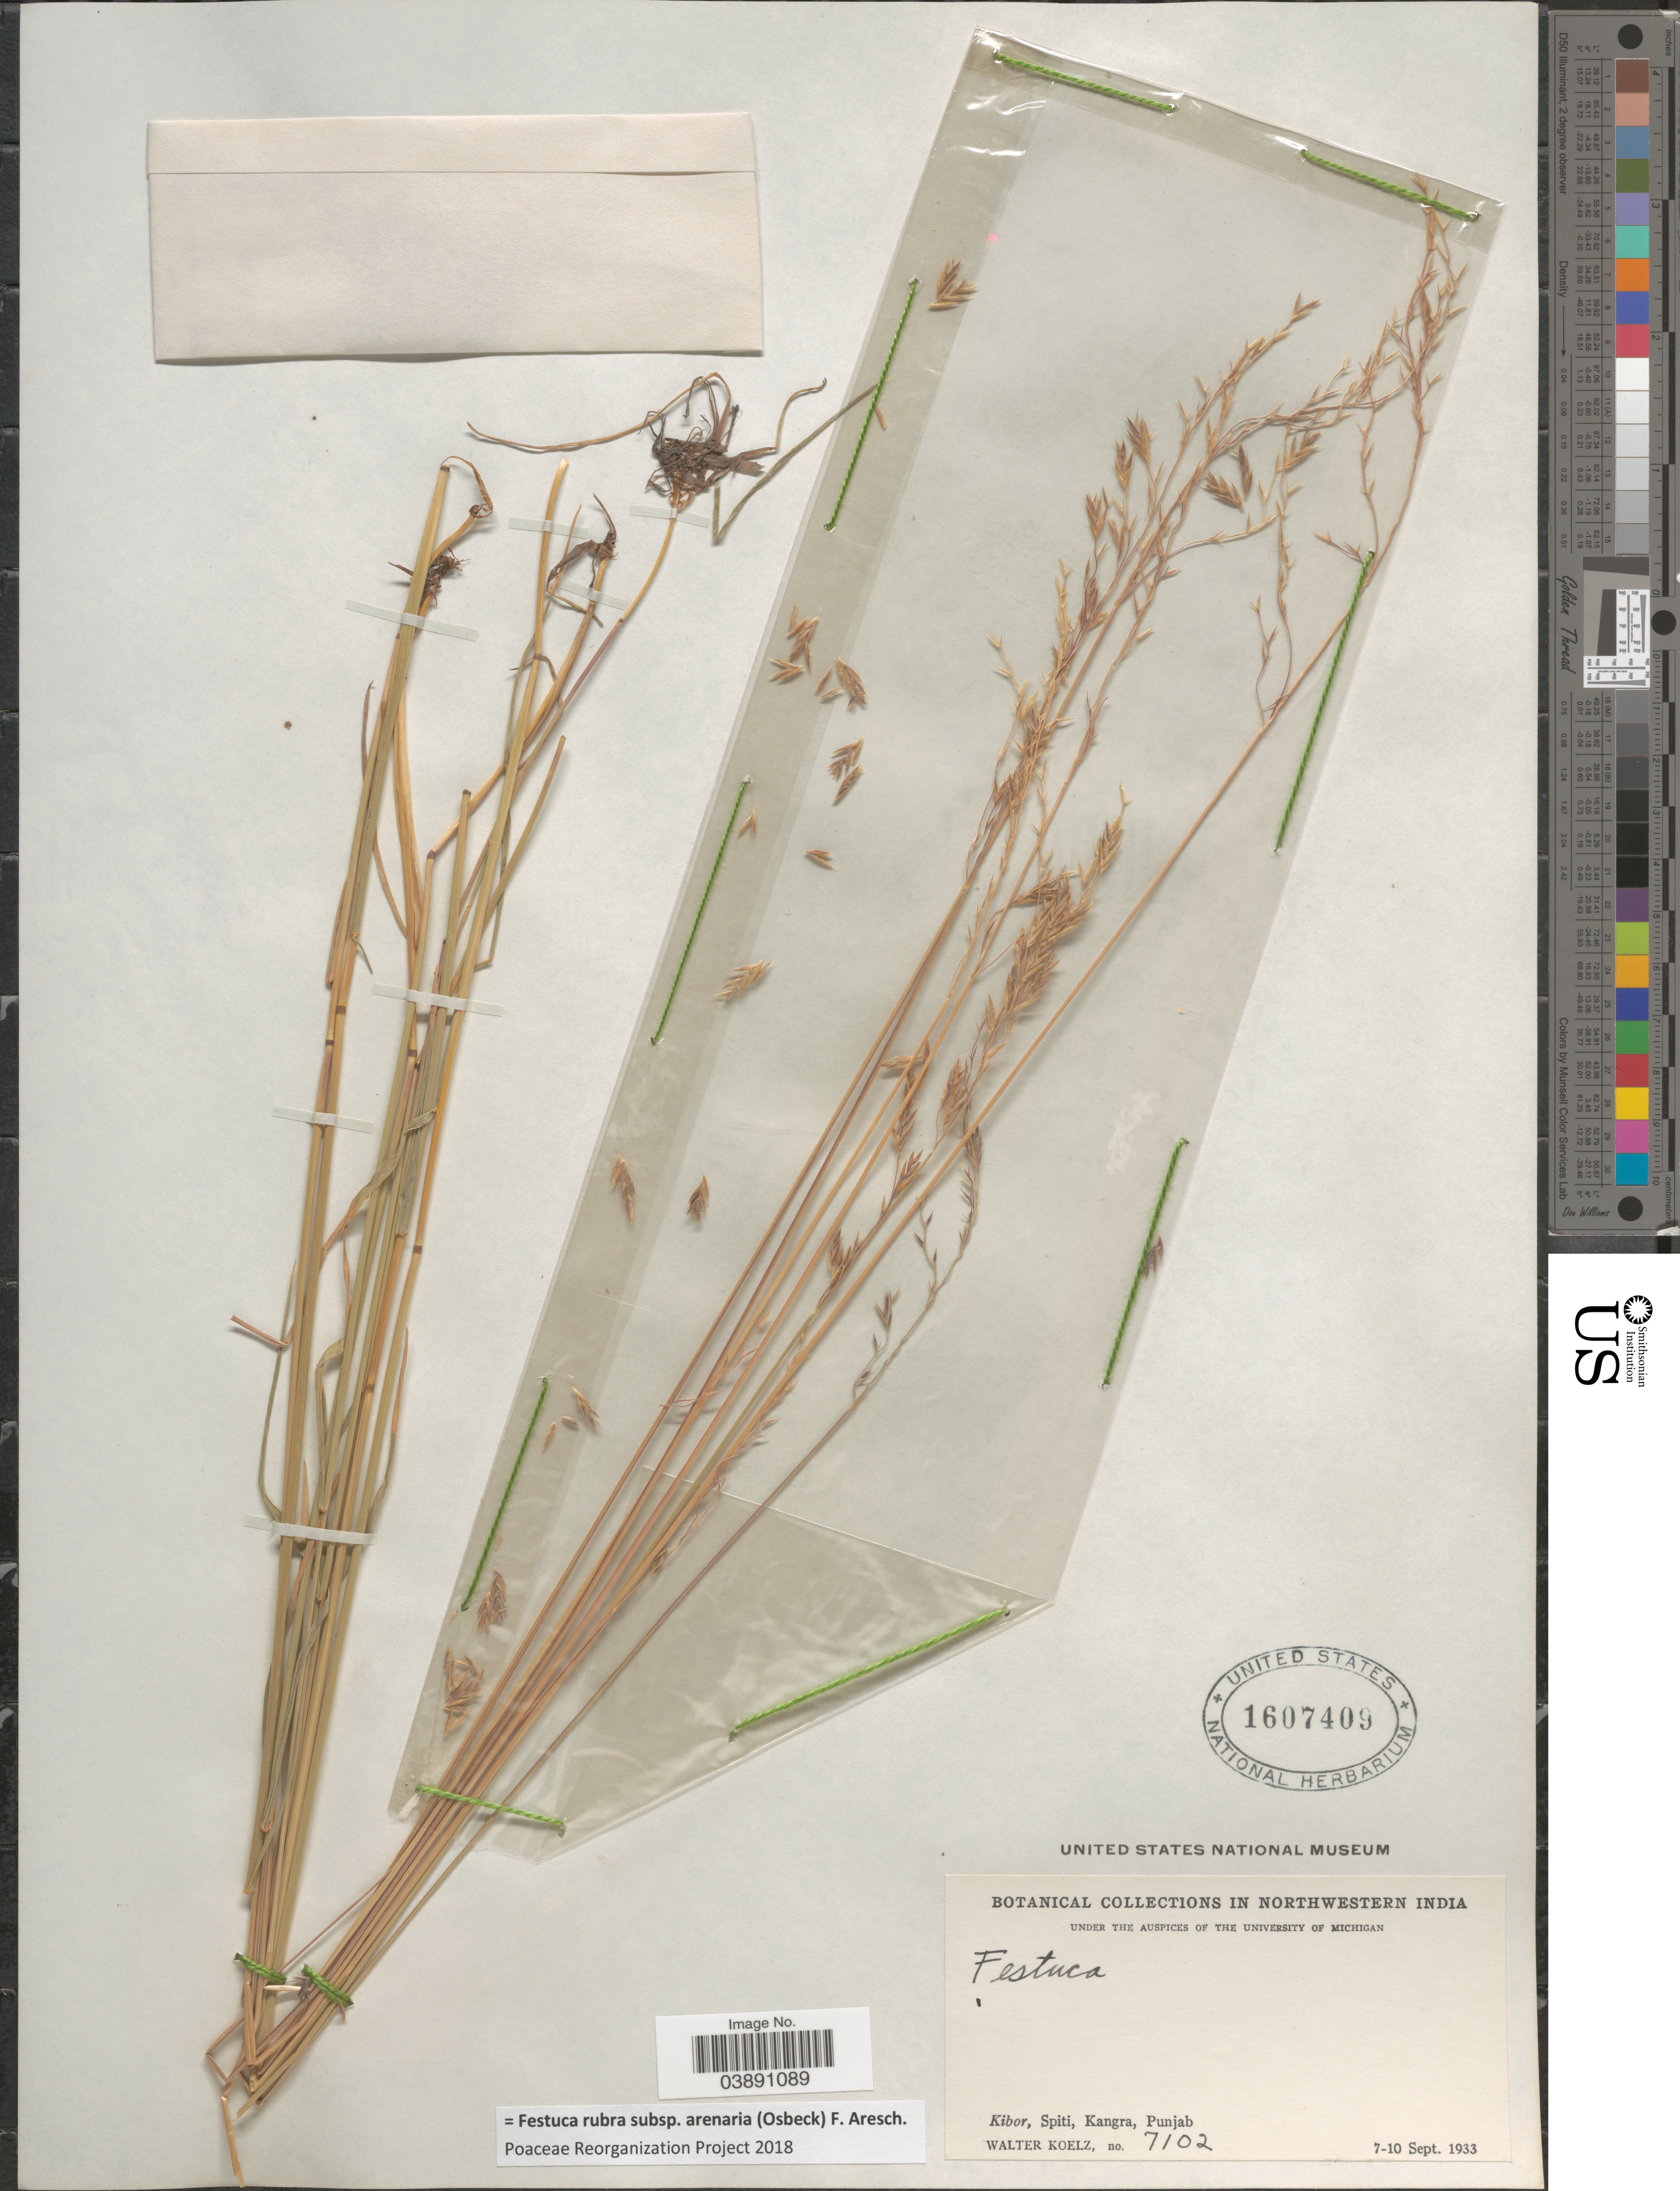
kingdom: Plantae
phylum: Tracheophyta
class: Liliopsida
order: Poales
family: Poaceae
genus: Festuca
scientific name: Festuca rubra subsp. arenaria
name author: (Osbeck) F. Aresch.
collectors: W. N. Koelz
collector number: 7102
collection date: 1933-09-07/1933-09-10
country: India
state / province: Punjab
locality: In Northwestern India. Kibor, Spiti, Kangra, Punjab.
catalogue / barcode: US 1607409